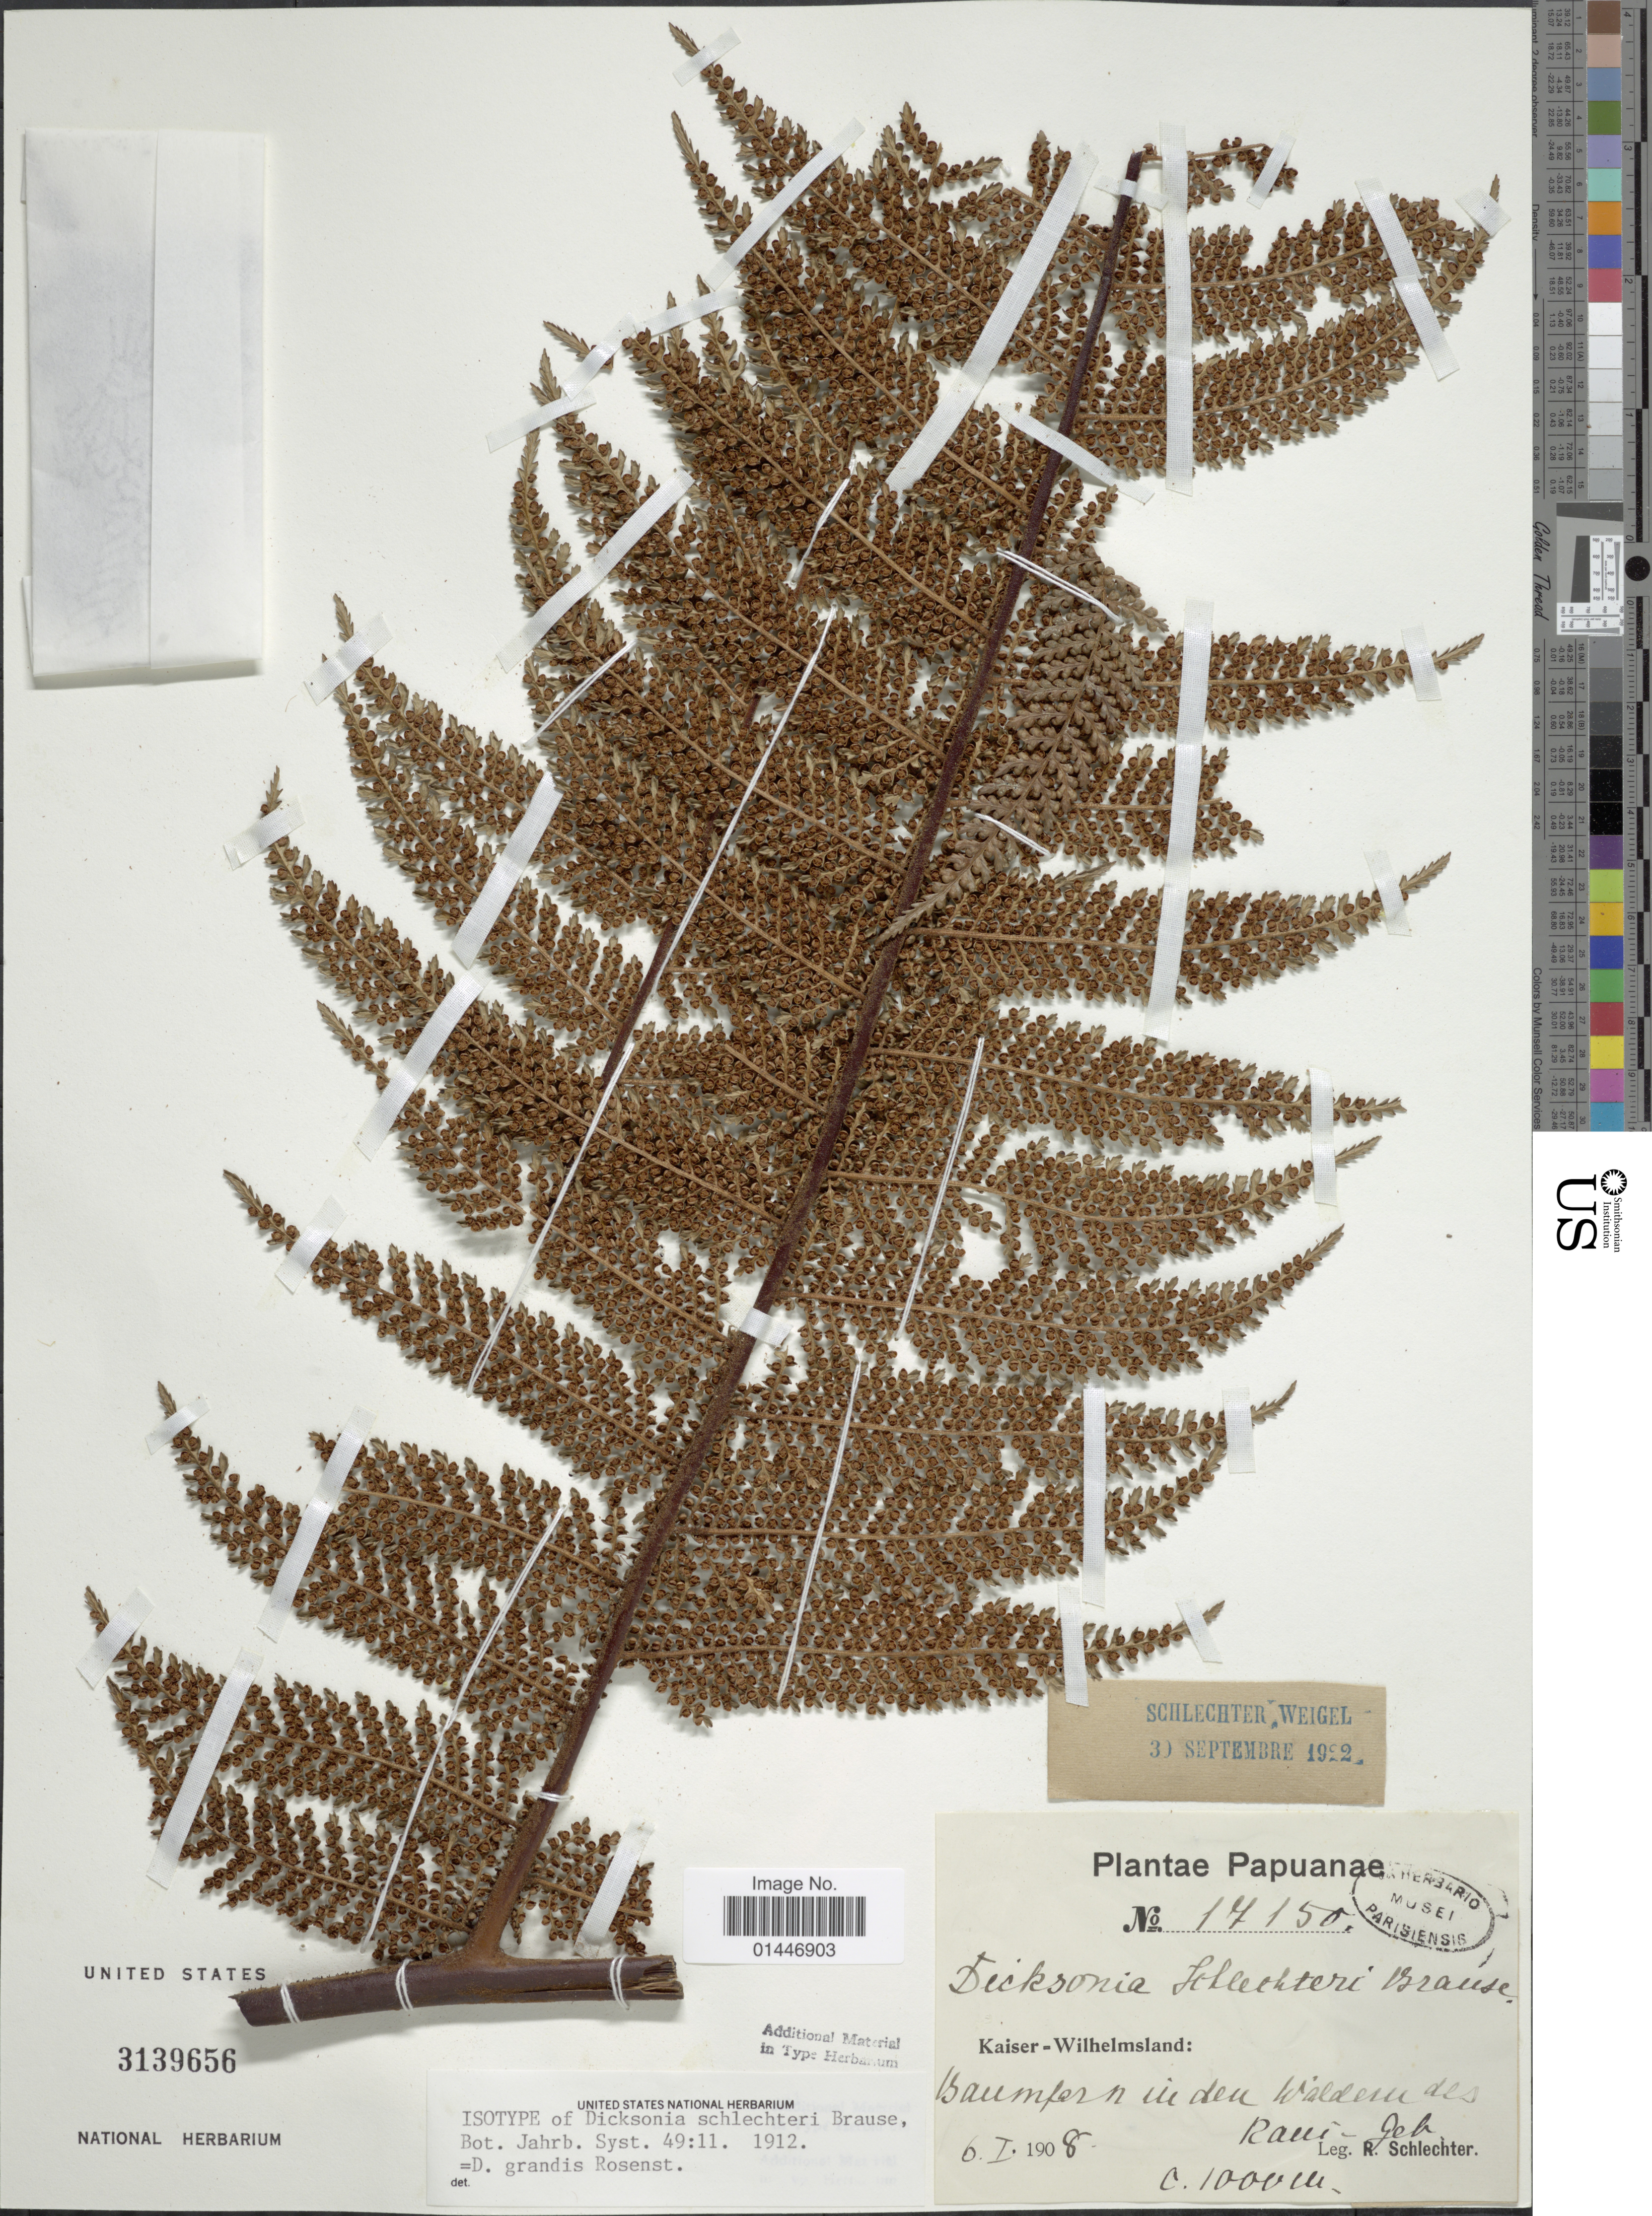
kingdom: Plantae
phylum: Tracheophyta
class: Polypodiopsida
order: Cyatheales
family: Dicksoniaceae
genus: Dicksonia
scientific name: Dicksonia grandis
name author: Rosenst.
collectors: F. R. R. Schlechter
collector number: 17150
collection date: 1908-01-06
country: Papua New Guinea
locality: Papuanae, Kaiser - Wilhelmsland: Baumfarn in den Wäldern des Kani - Geb.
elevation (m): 1000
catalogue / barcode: US 3139656